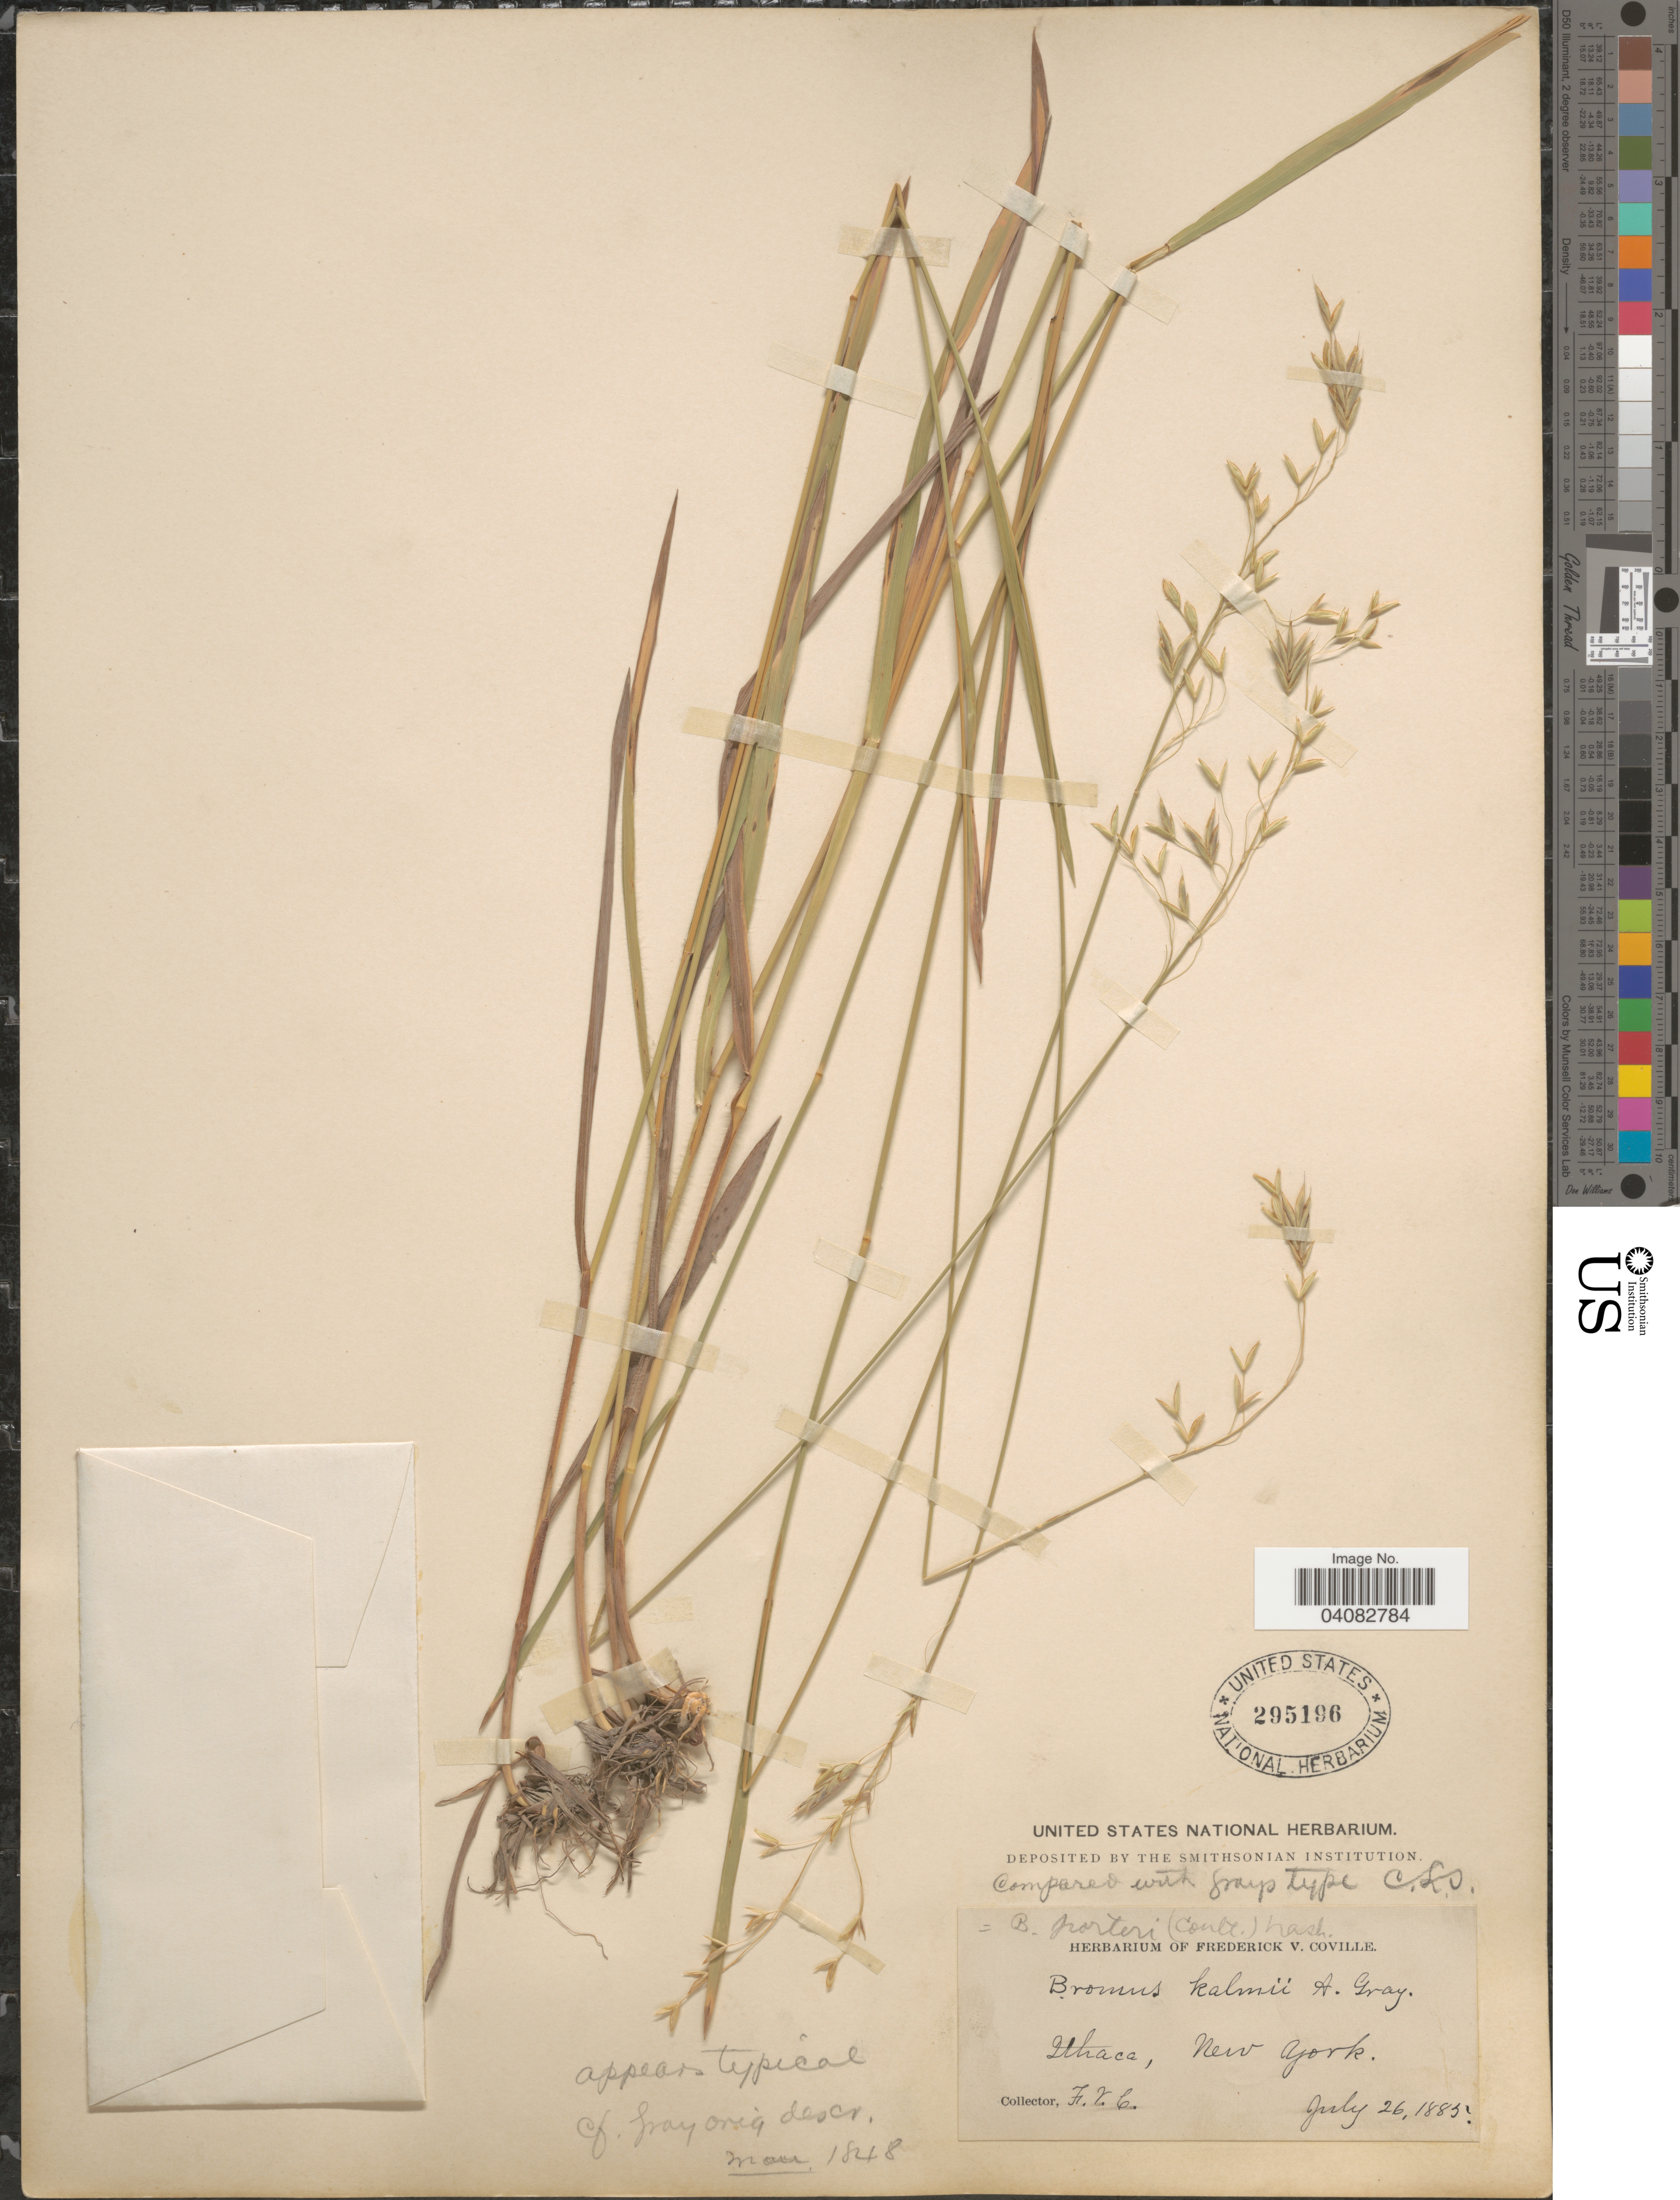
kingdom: Plantae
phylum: Tracheophyta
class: Liliopsida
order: Poales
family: Poaceae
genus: Bromus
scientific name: Bromus kalmii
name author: A. Gray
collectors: F. V. Coville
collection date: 1885-07-26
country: United States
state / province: New York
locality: Ithaca.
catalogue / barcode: US 295196